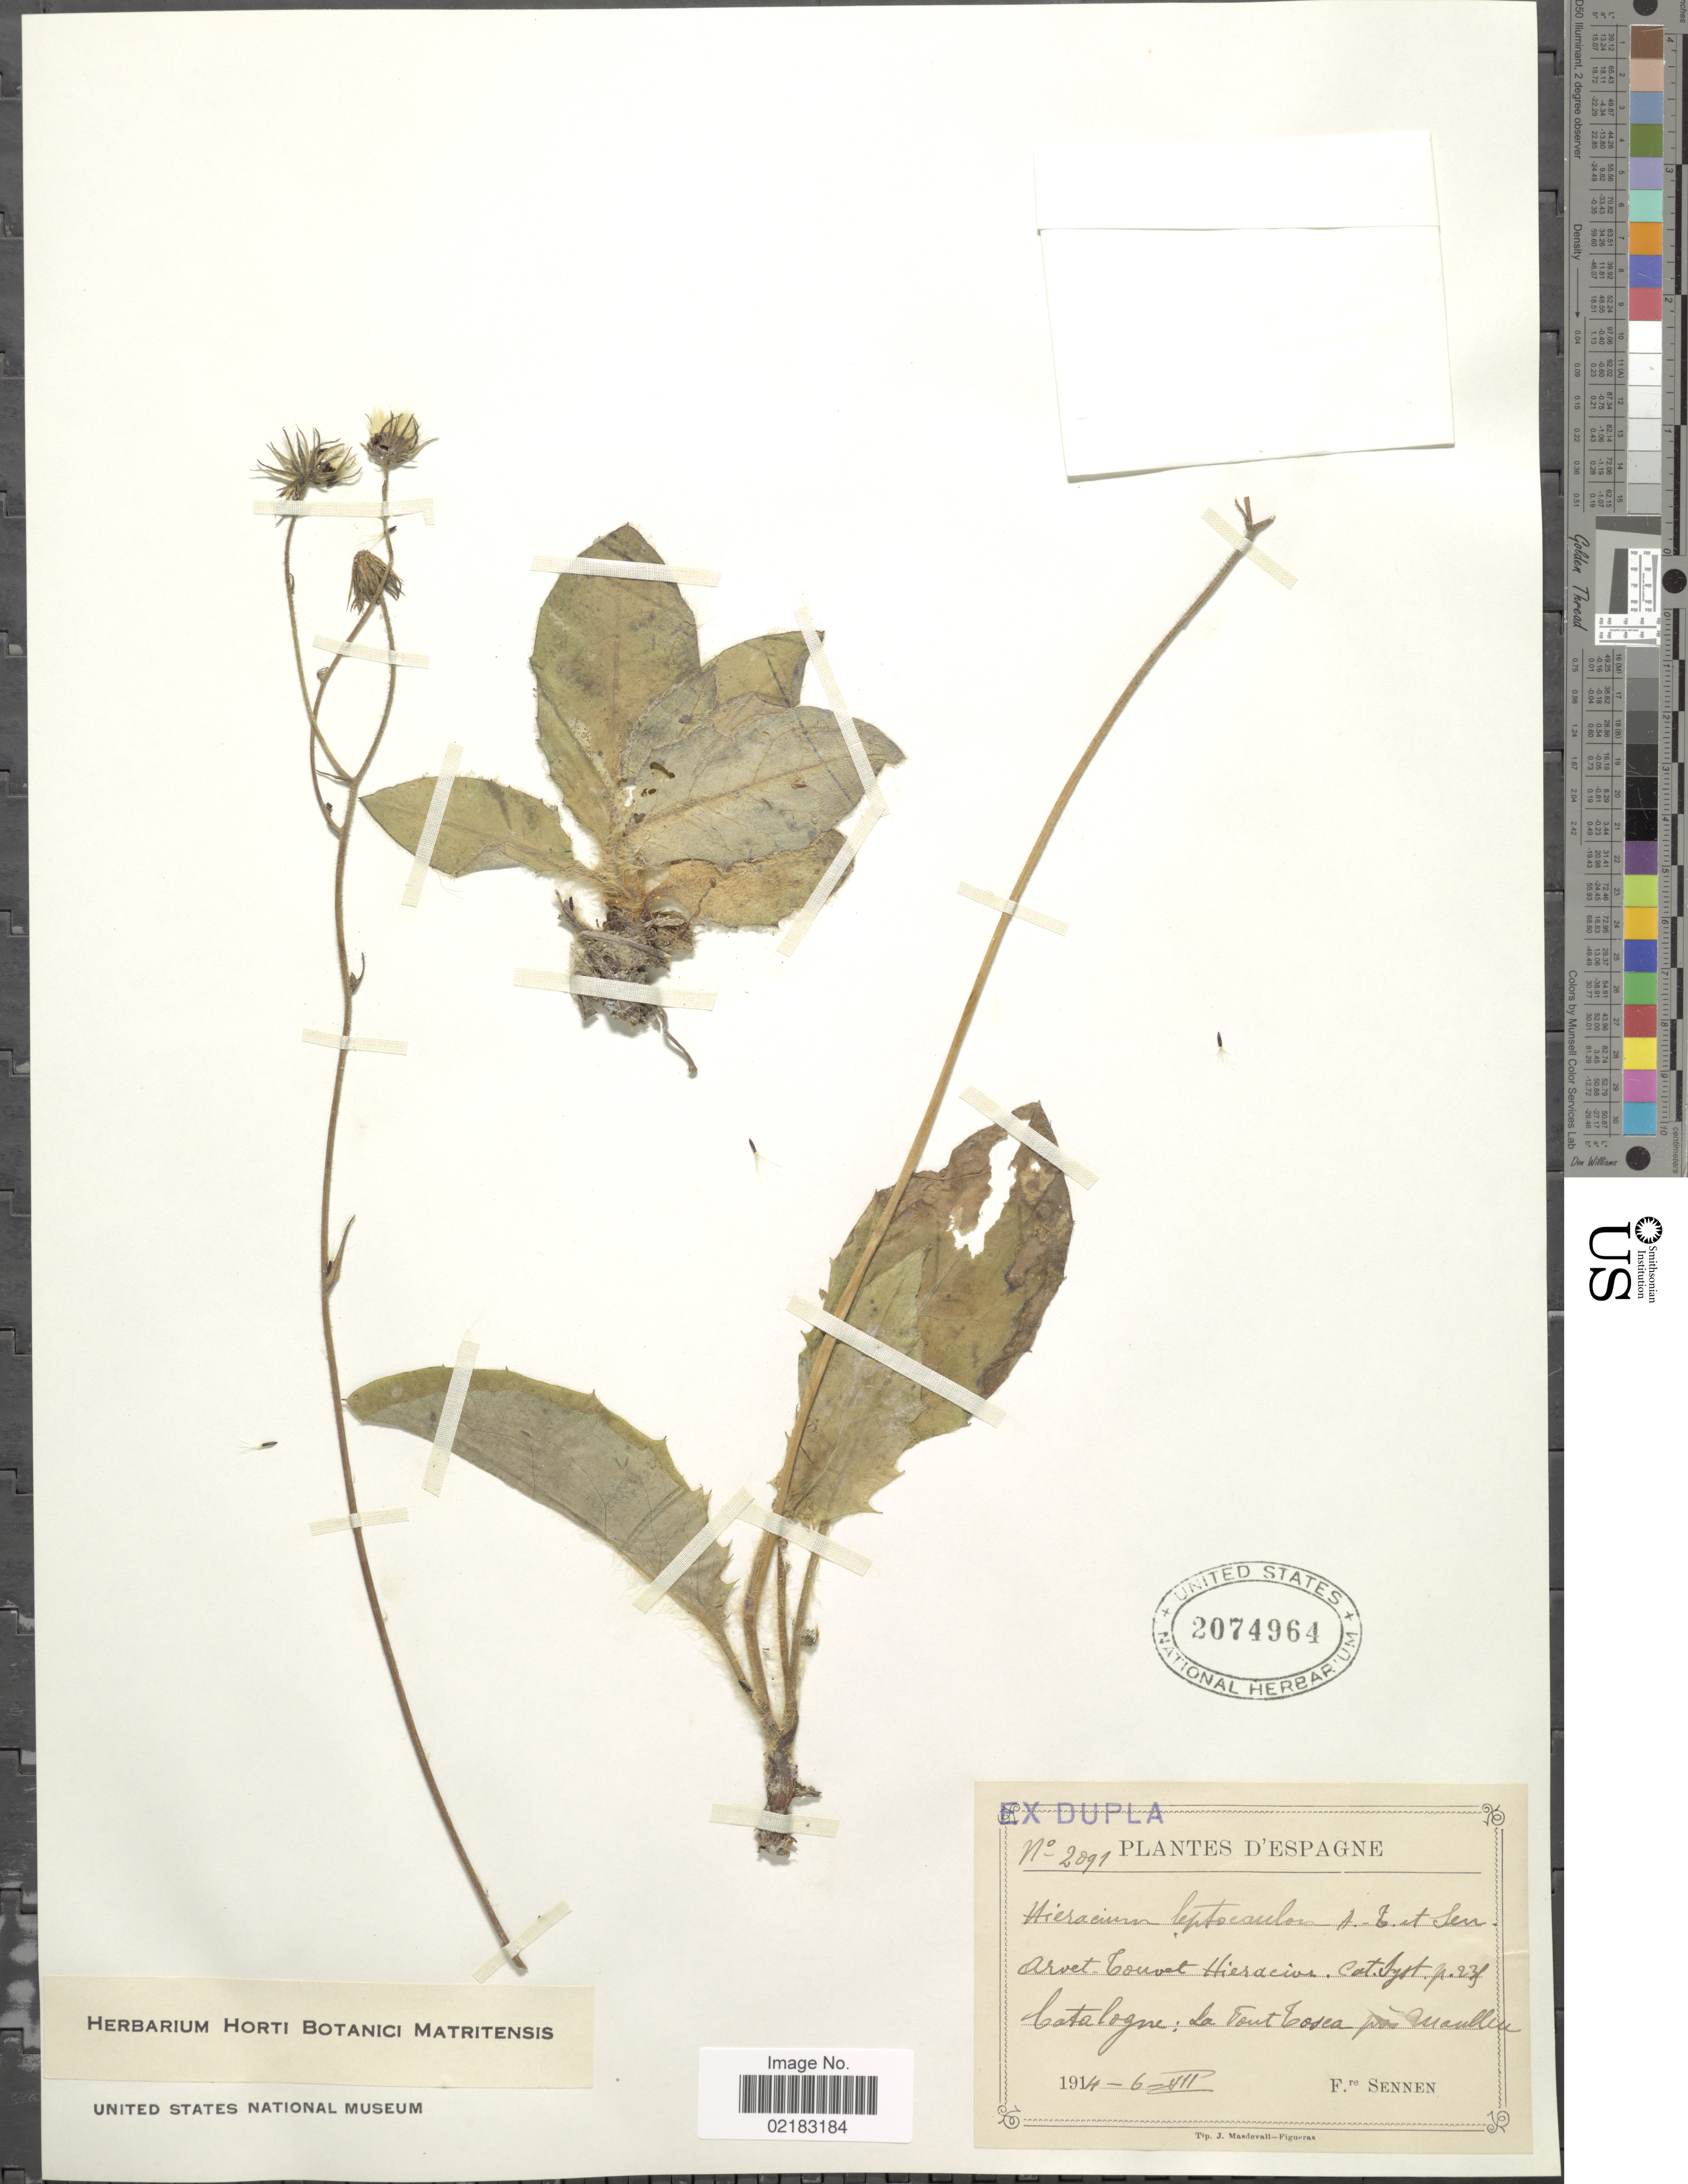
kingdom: Plantae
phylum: Tracheophyta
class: Magnoliopsida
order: Asterales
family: Asteraceae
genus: Hieracium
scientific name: Hieracium glaucinum subsp. leptocauloides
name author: (Zahn) O. Bolòs & Vigo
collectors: E. Sennen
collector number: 2091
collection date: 1914-07-06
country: Spain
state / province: Catalunya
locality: Catalogne:Tossa près Manlleu.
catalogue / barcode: US 2074964